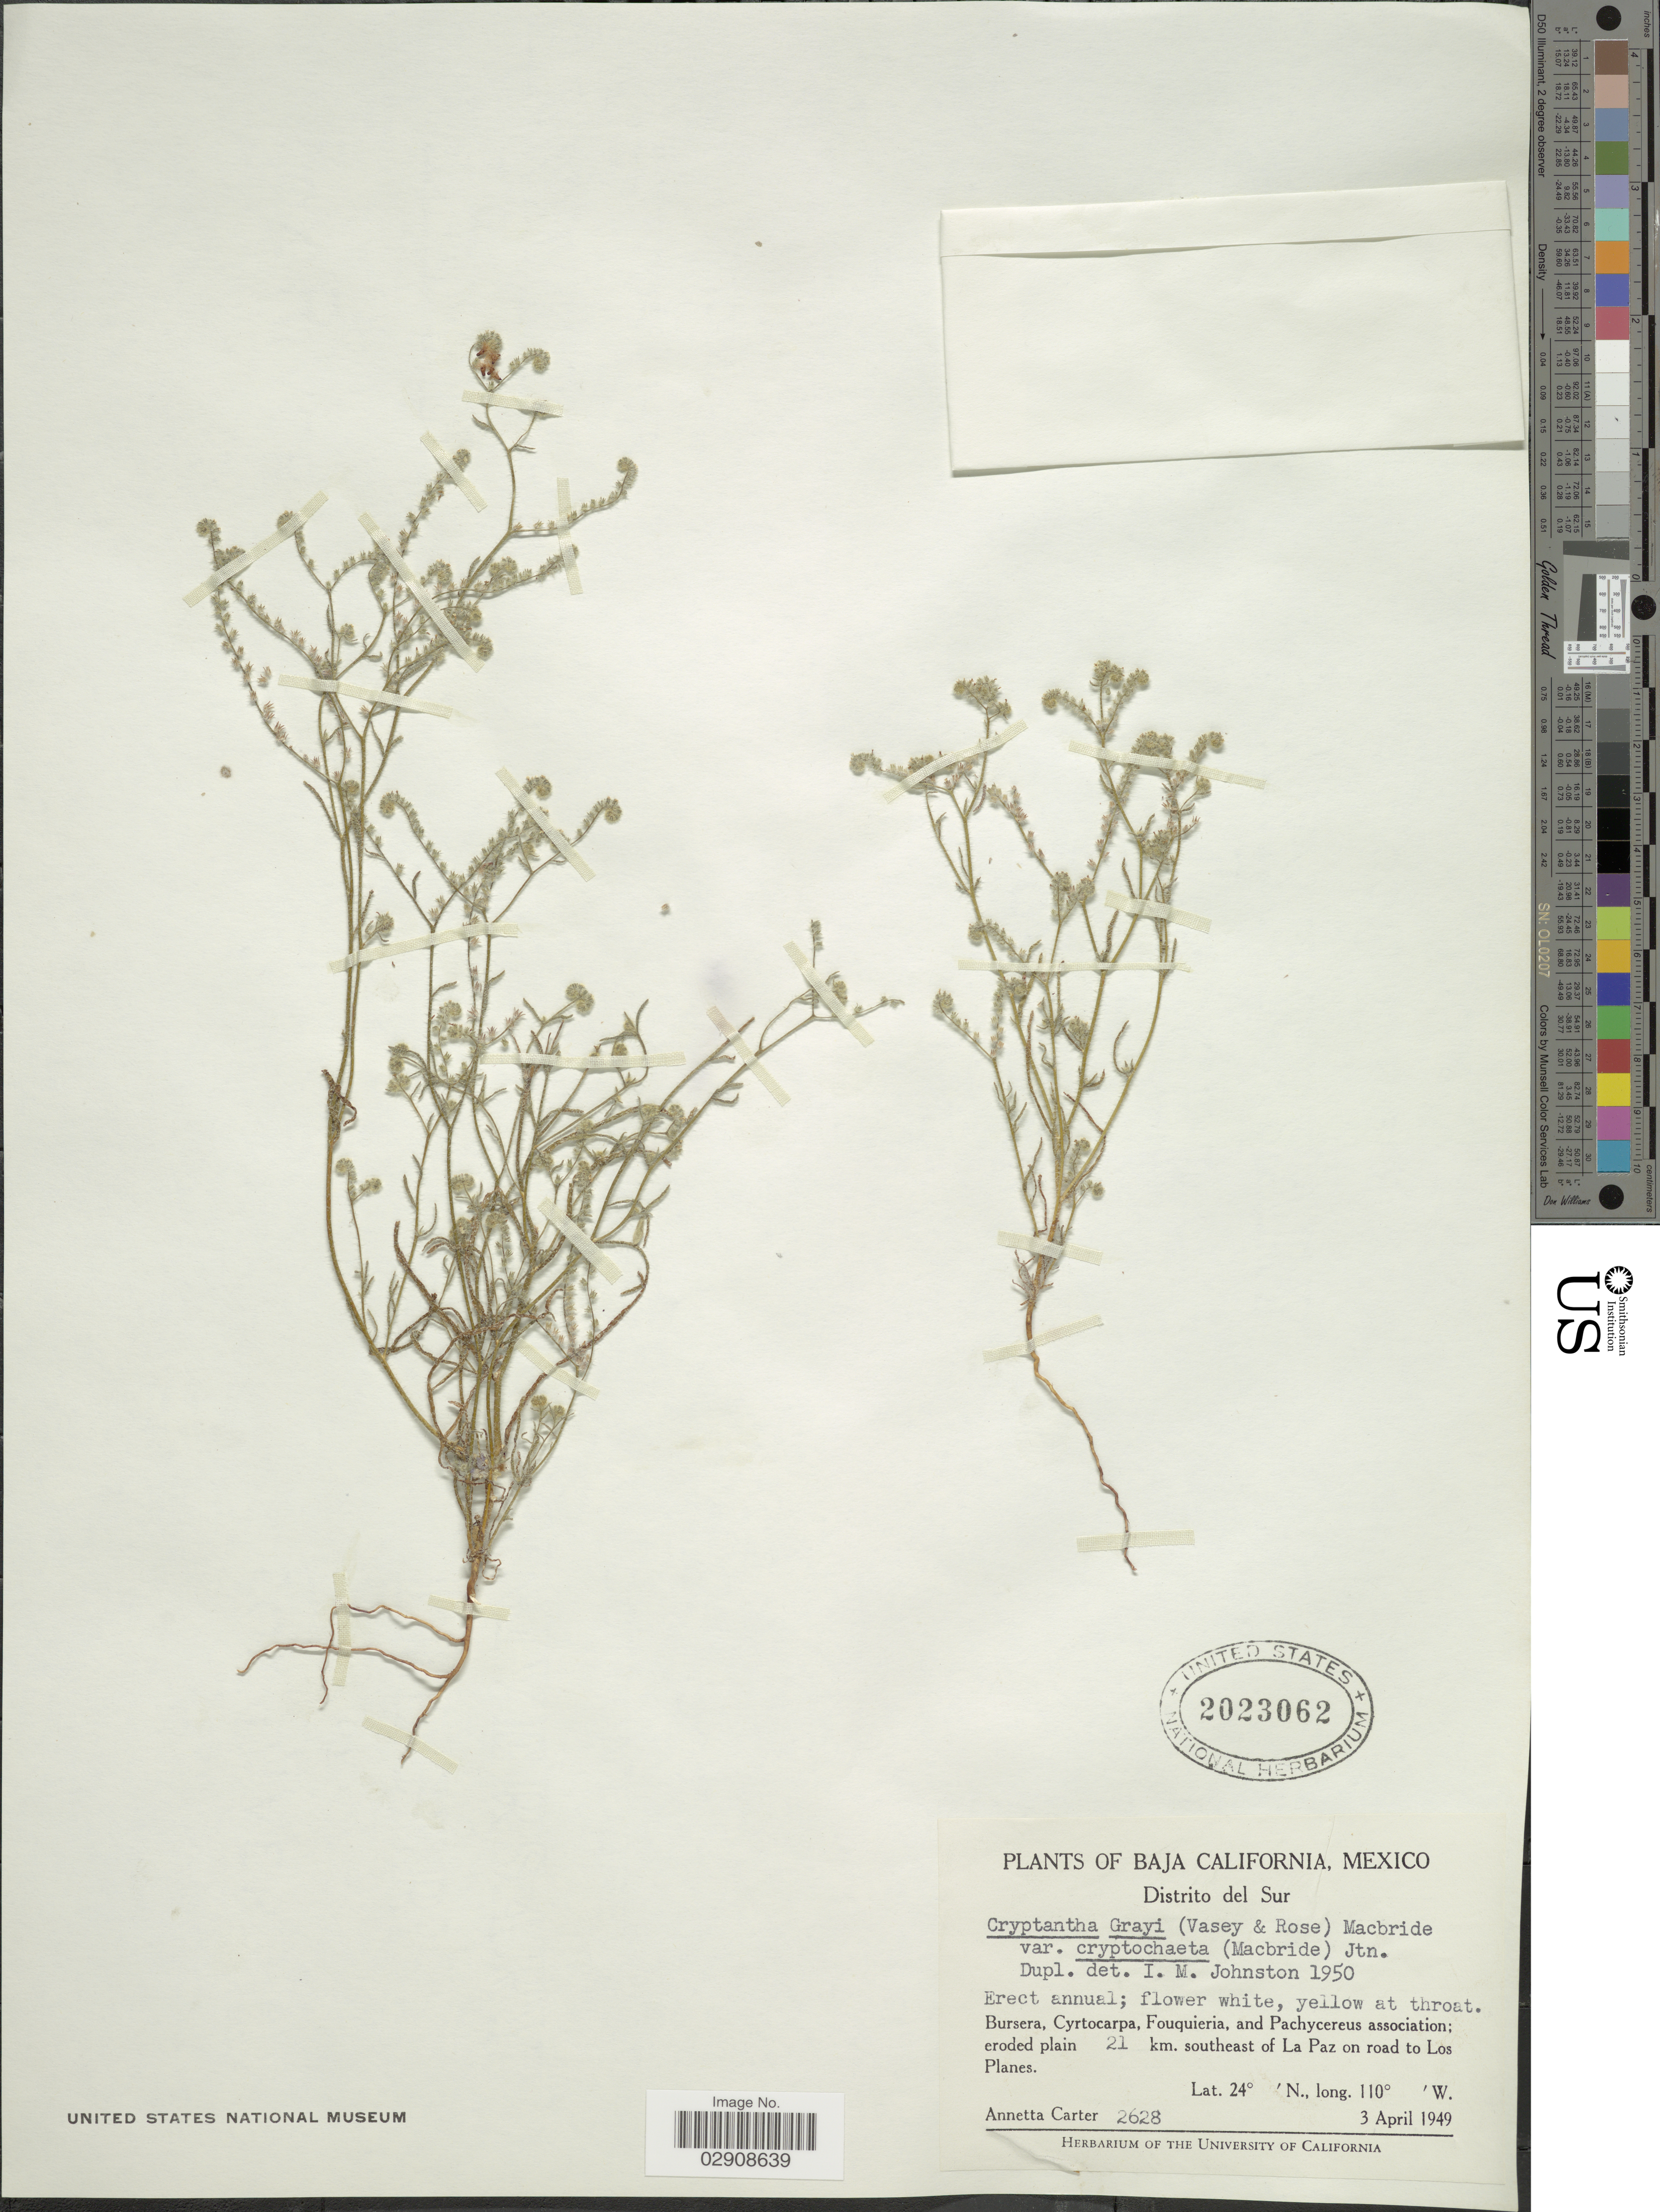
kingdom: Plantae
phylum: Tracheophyta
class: Magnoliopsida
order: Boraginales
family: Boraginaceae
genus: Cryptantha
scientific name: Cryptantha grayi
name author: (Vasey &) J.F. Macbr.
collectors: A. Carter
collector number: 2628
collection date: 1949-04-03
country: Mexico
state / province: Baja California Sur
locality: Distrito del Sur. 21 km. southeast of La Paz on road to Los Planes.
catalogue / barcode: US 2023062